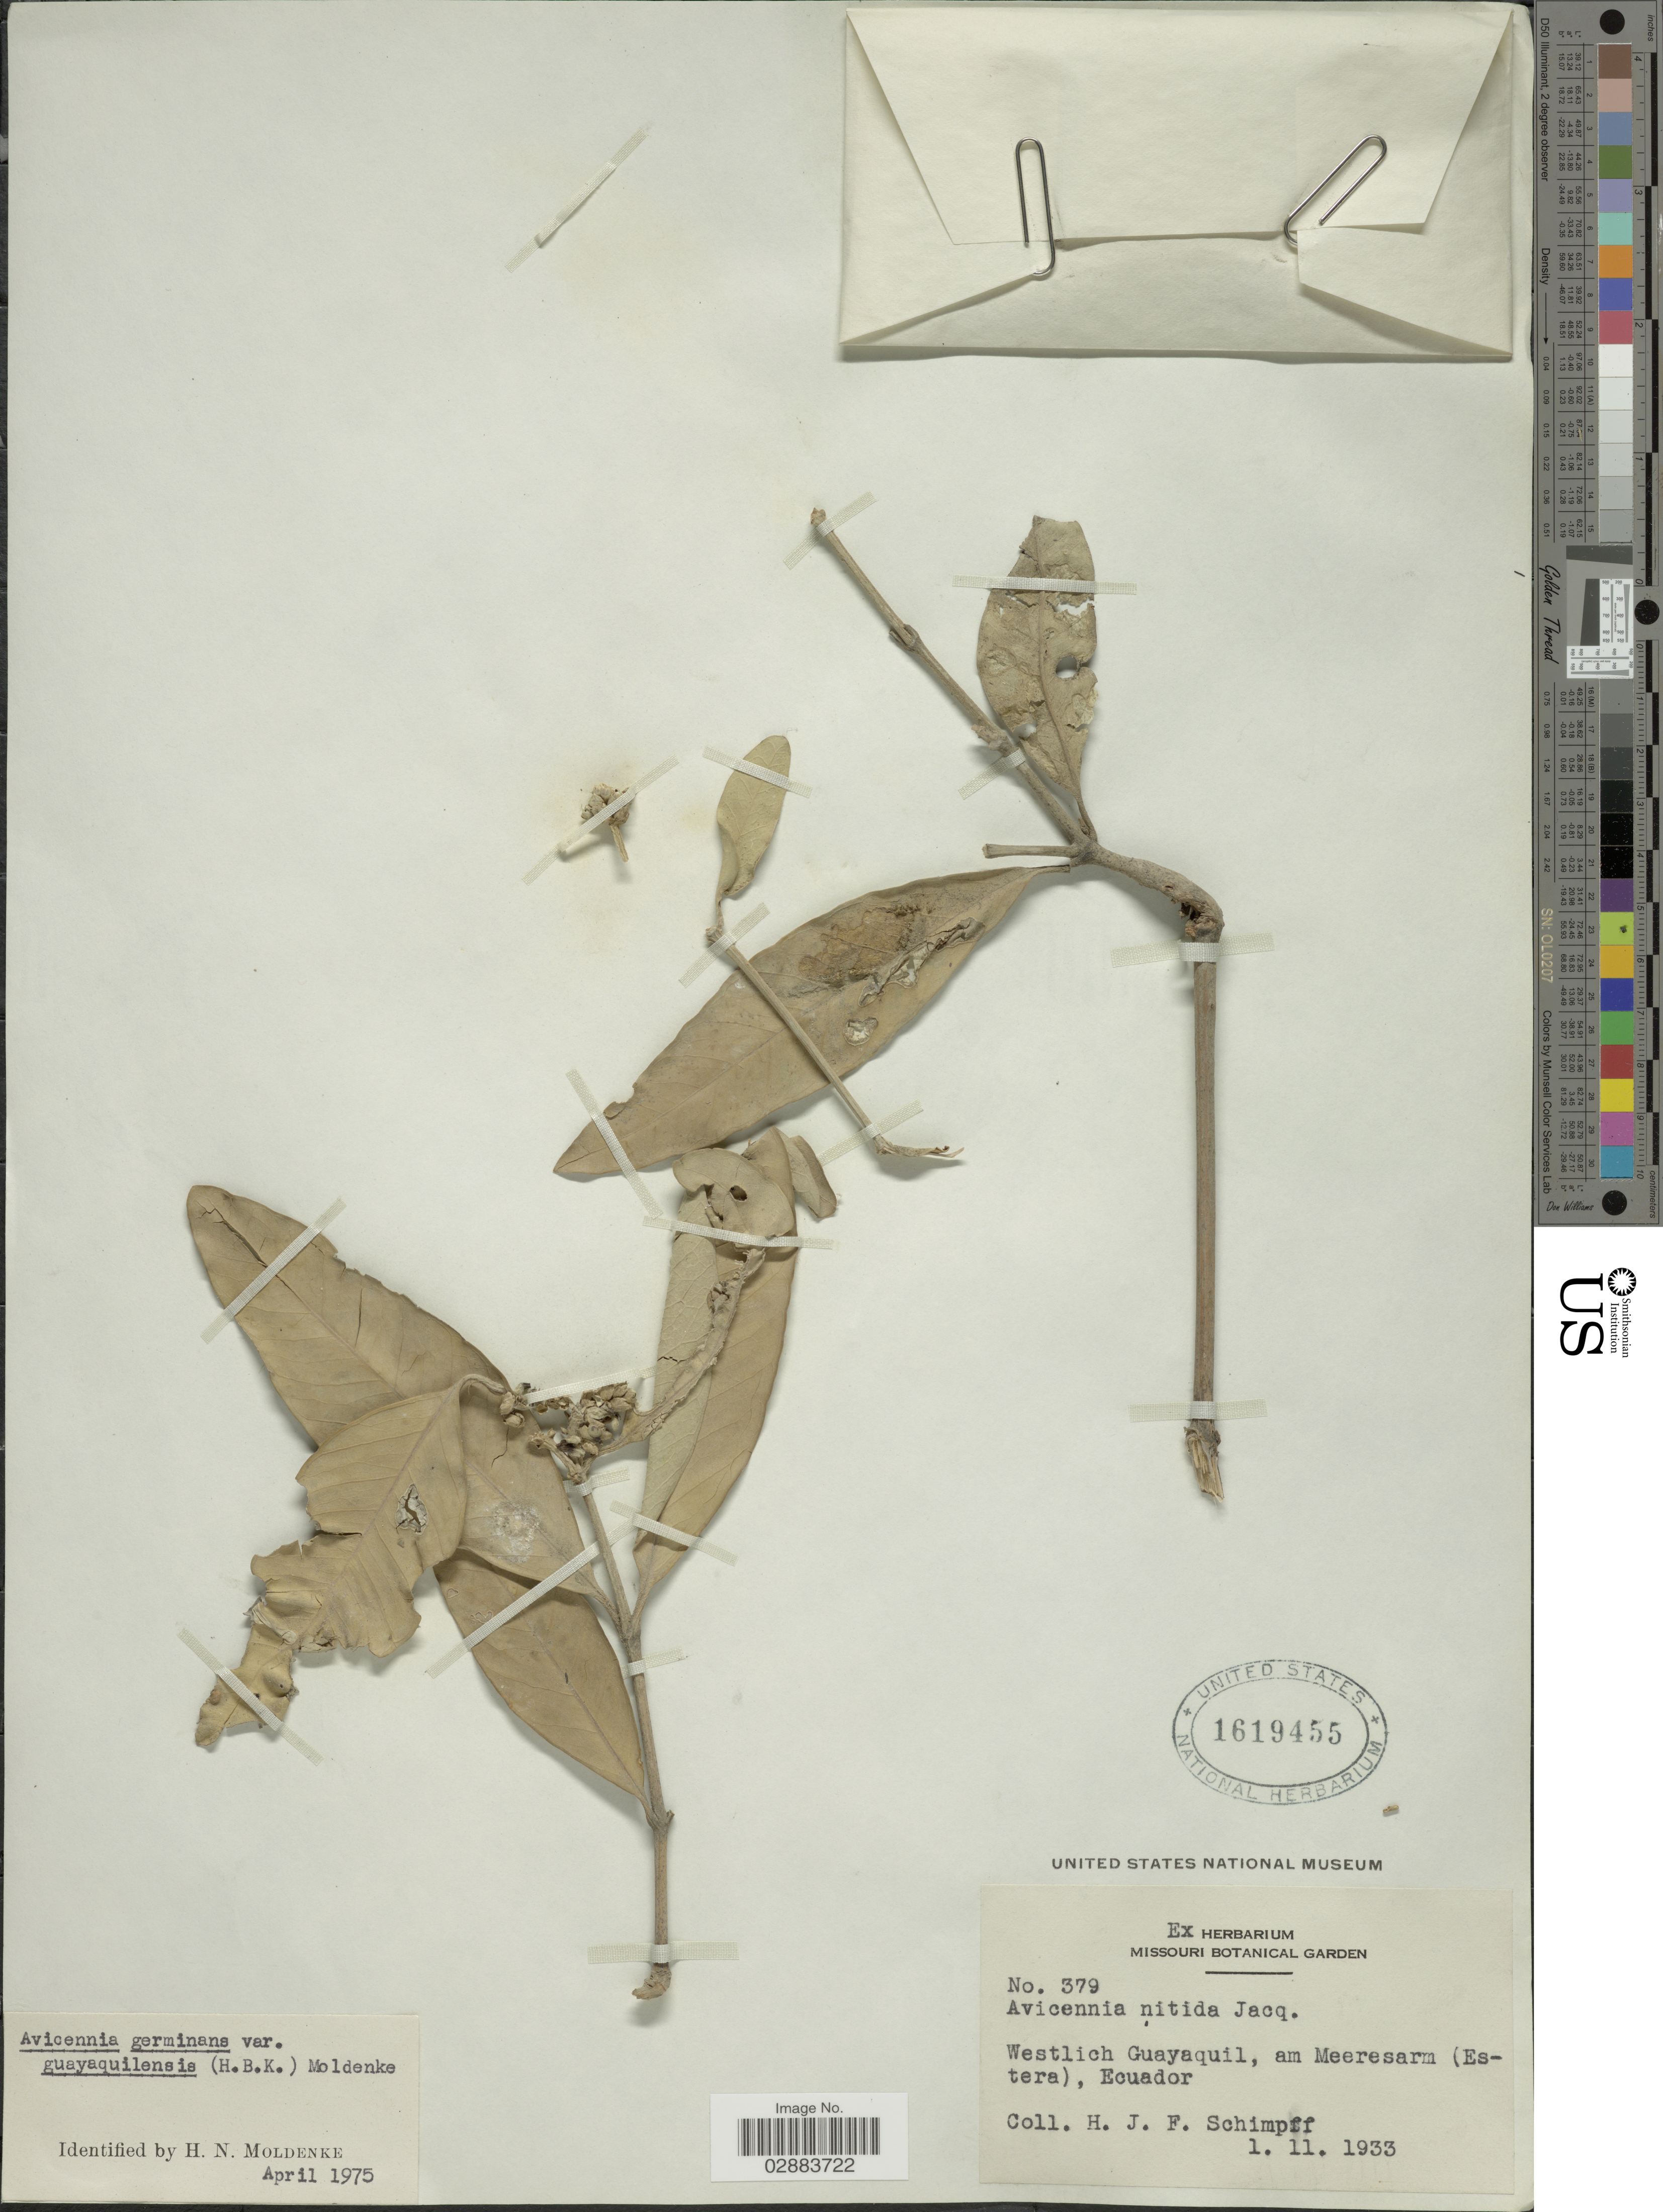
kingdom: Plantae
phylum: Tracheophyta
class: Magnoliopsida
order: Lamiales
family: Acanthaceae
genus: Avicennia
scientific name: Avicennia germinans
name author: (L.) L.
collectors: H. Schimpff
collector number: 379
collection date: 1933-11-01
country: Ecuador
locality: Westlich Guayaquil, am Meeresarm (Estera).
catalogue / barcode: US 1619455